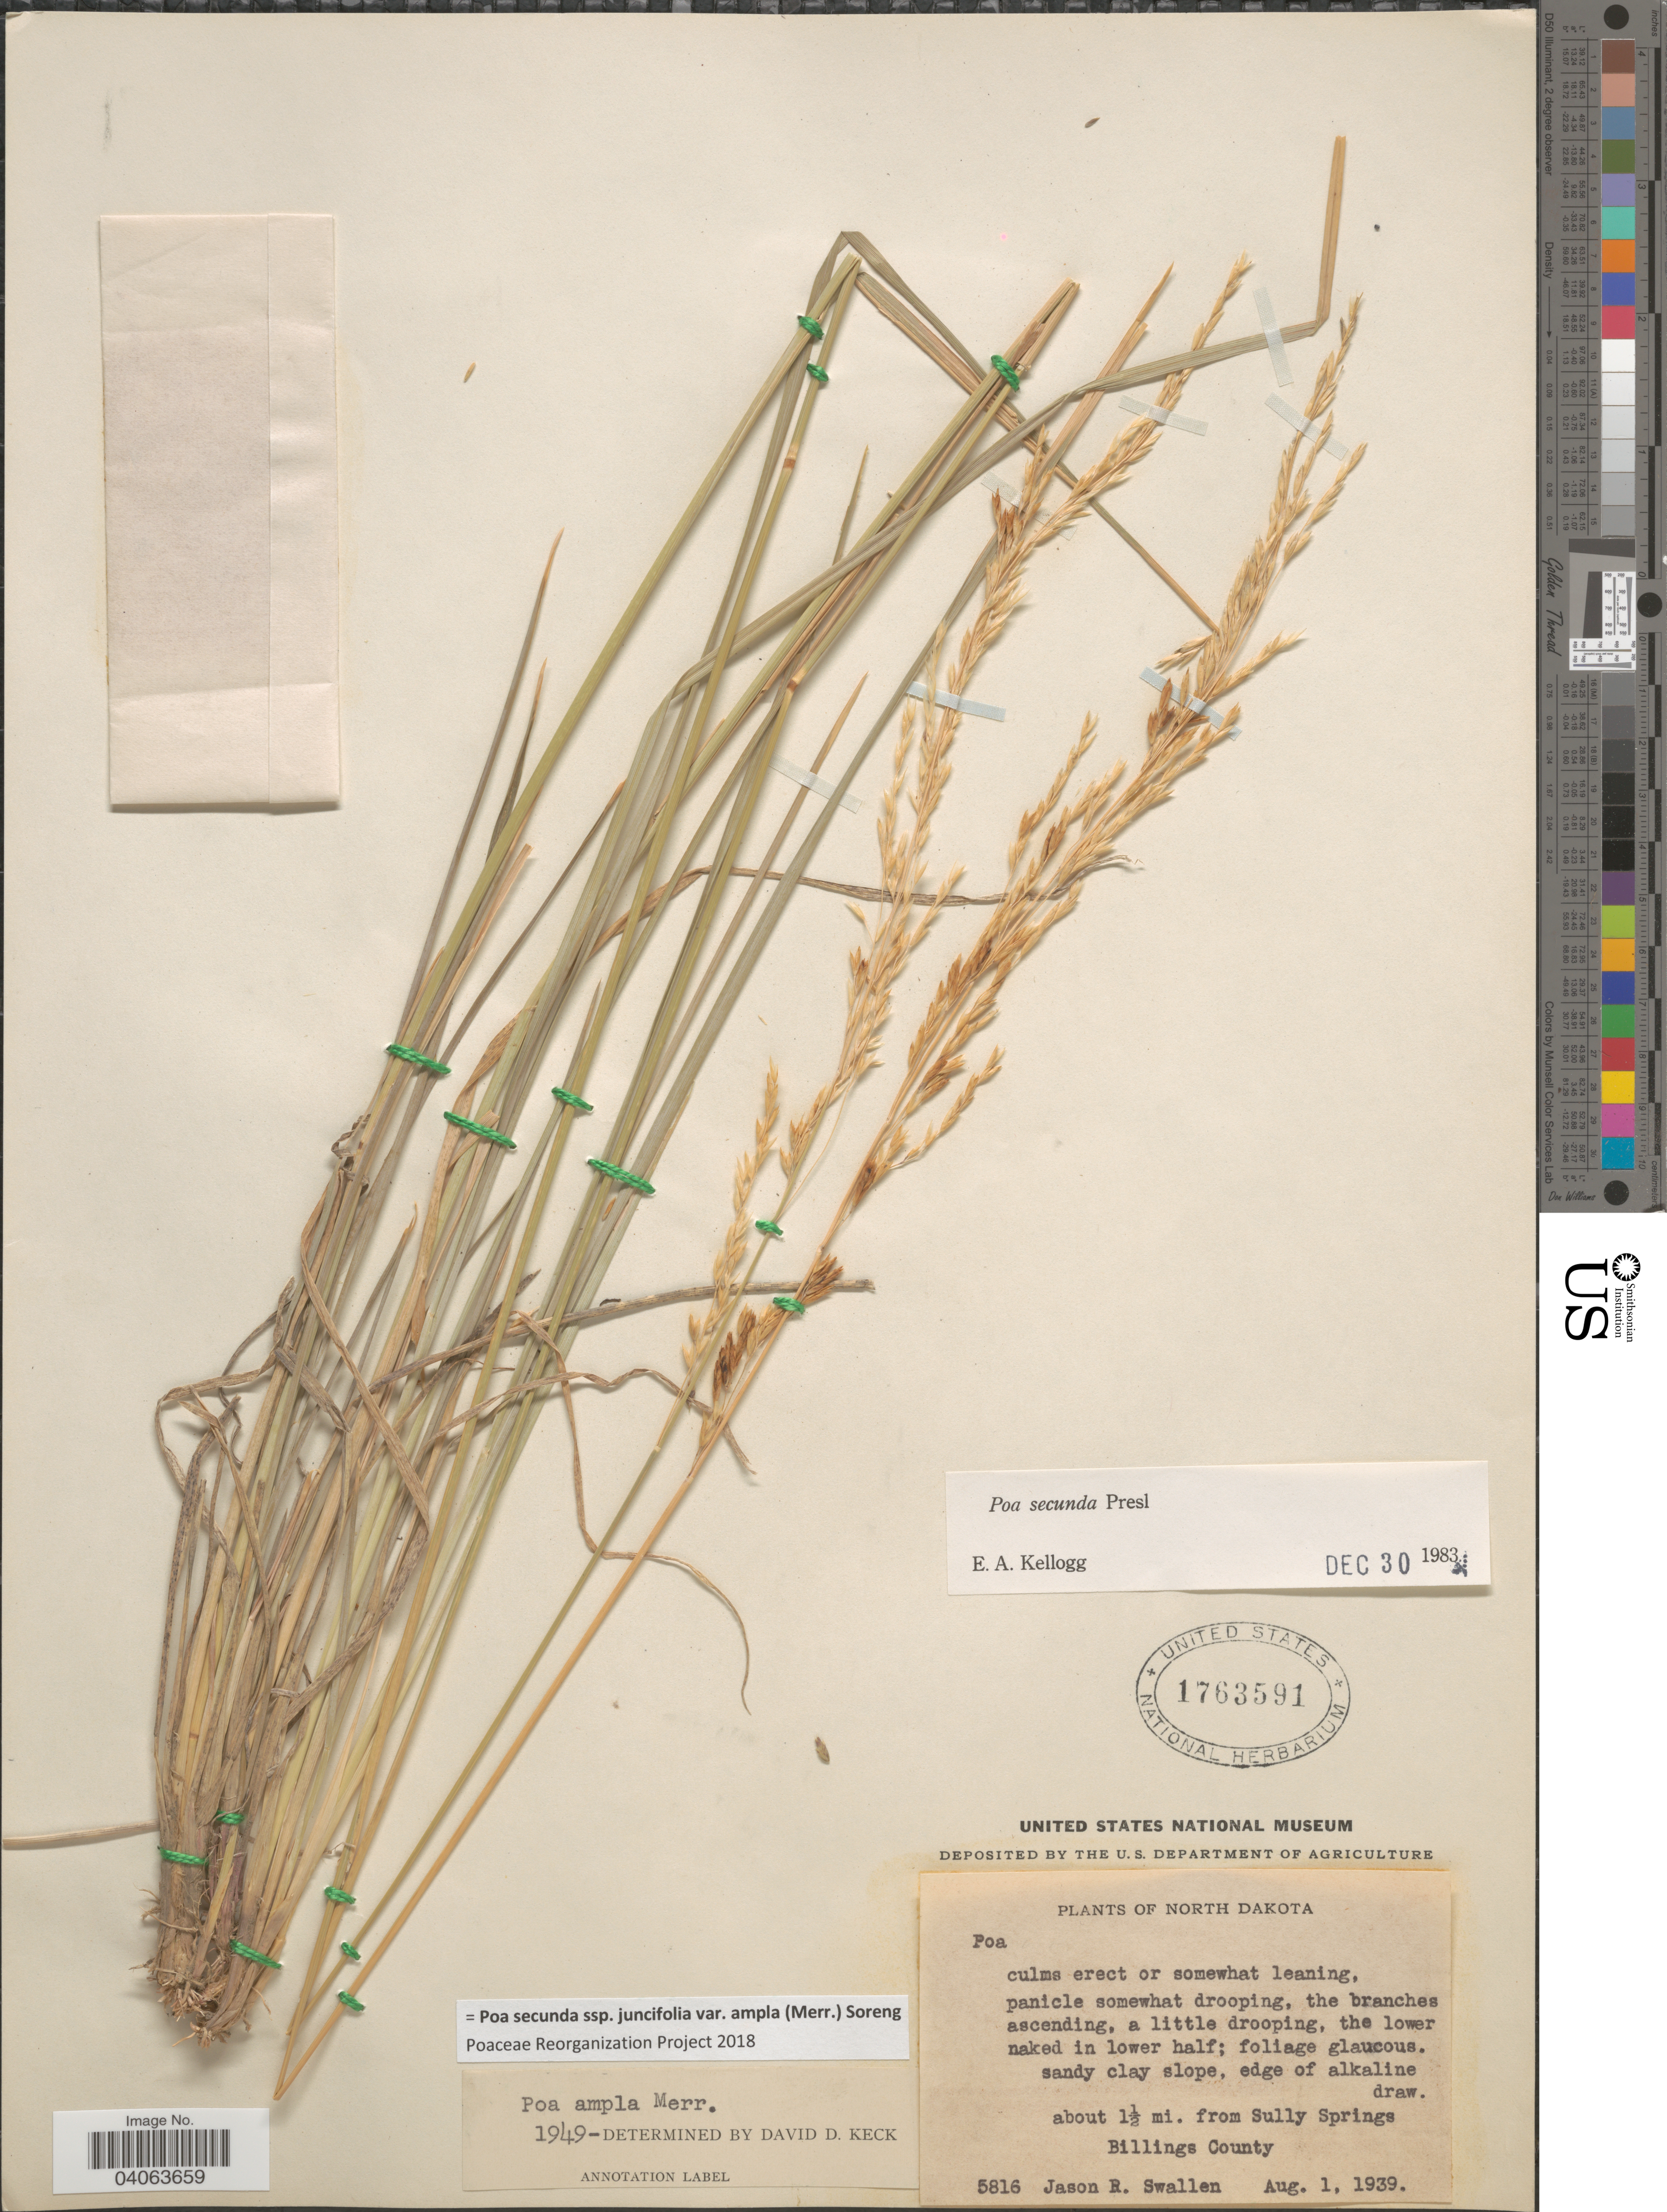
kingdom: Plantae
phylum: Tracheophyta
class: Liliopsida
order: Poales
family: Poaceae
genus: Poa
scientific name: Poa secunda subsp. juncifolia var. ampla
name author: (Merr.) Soreng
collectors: J. R. Swallen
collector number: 5816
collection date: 1939-08-01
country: United States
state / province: North Dakota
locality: Edge of alkaline draw about 1½ mi. from Sully Springs, Billings County.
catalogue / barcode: US 1763591